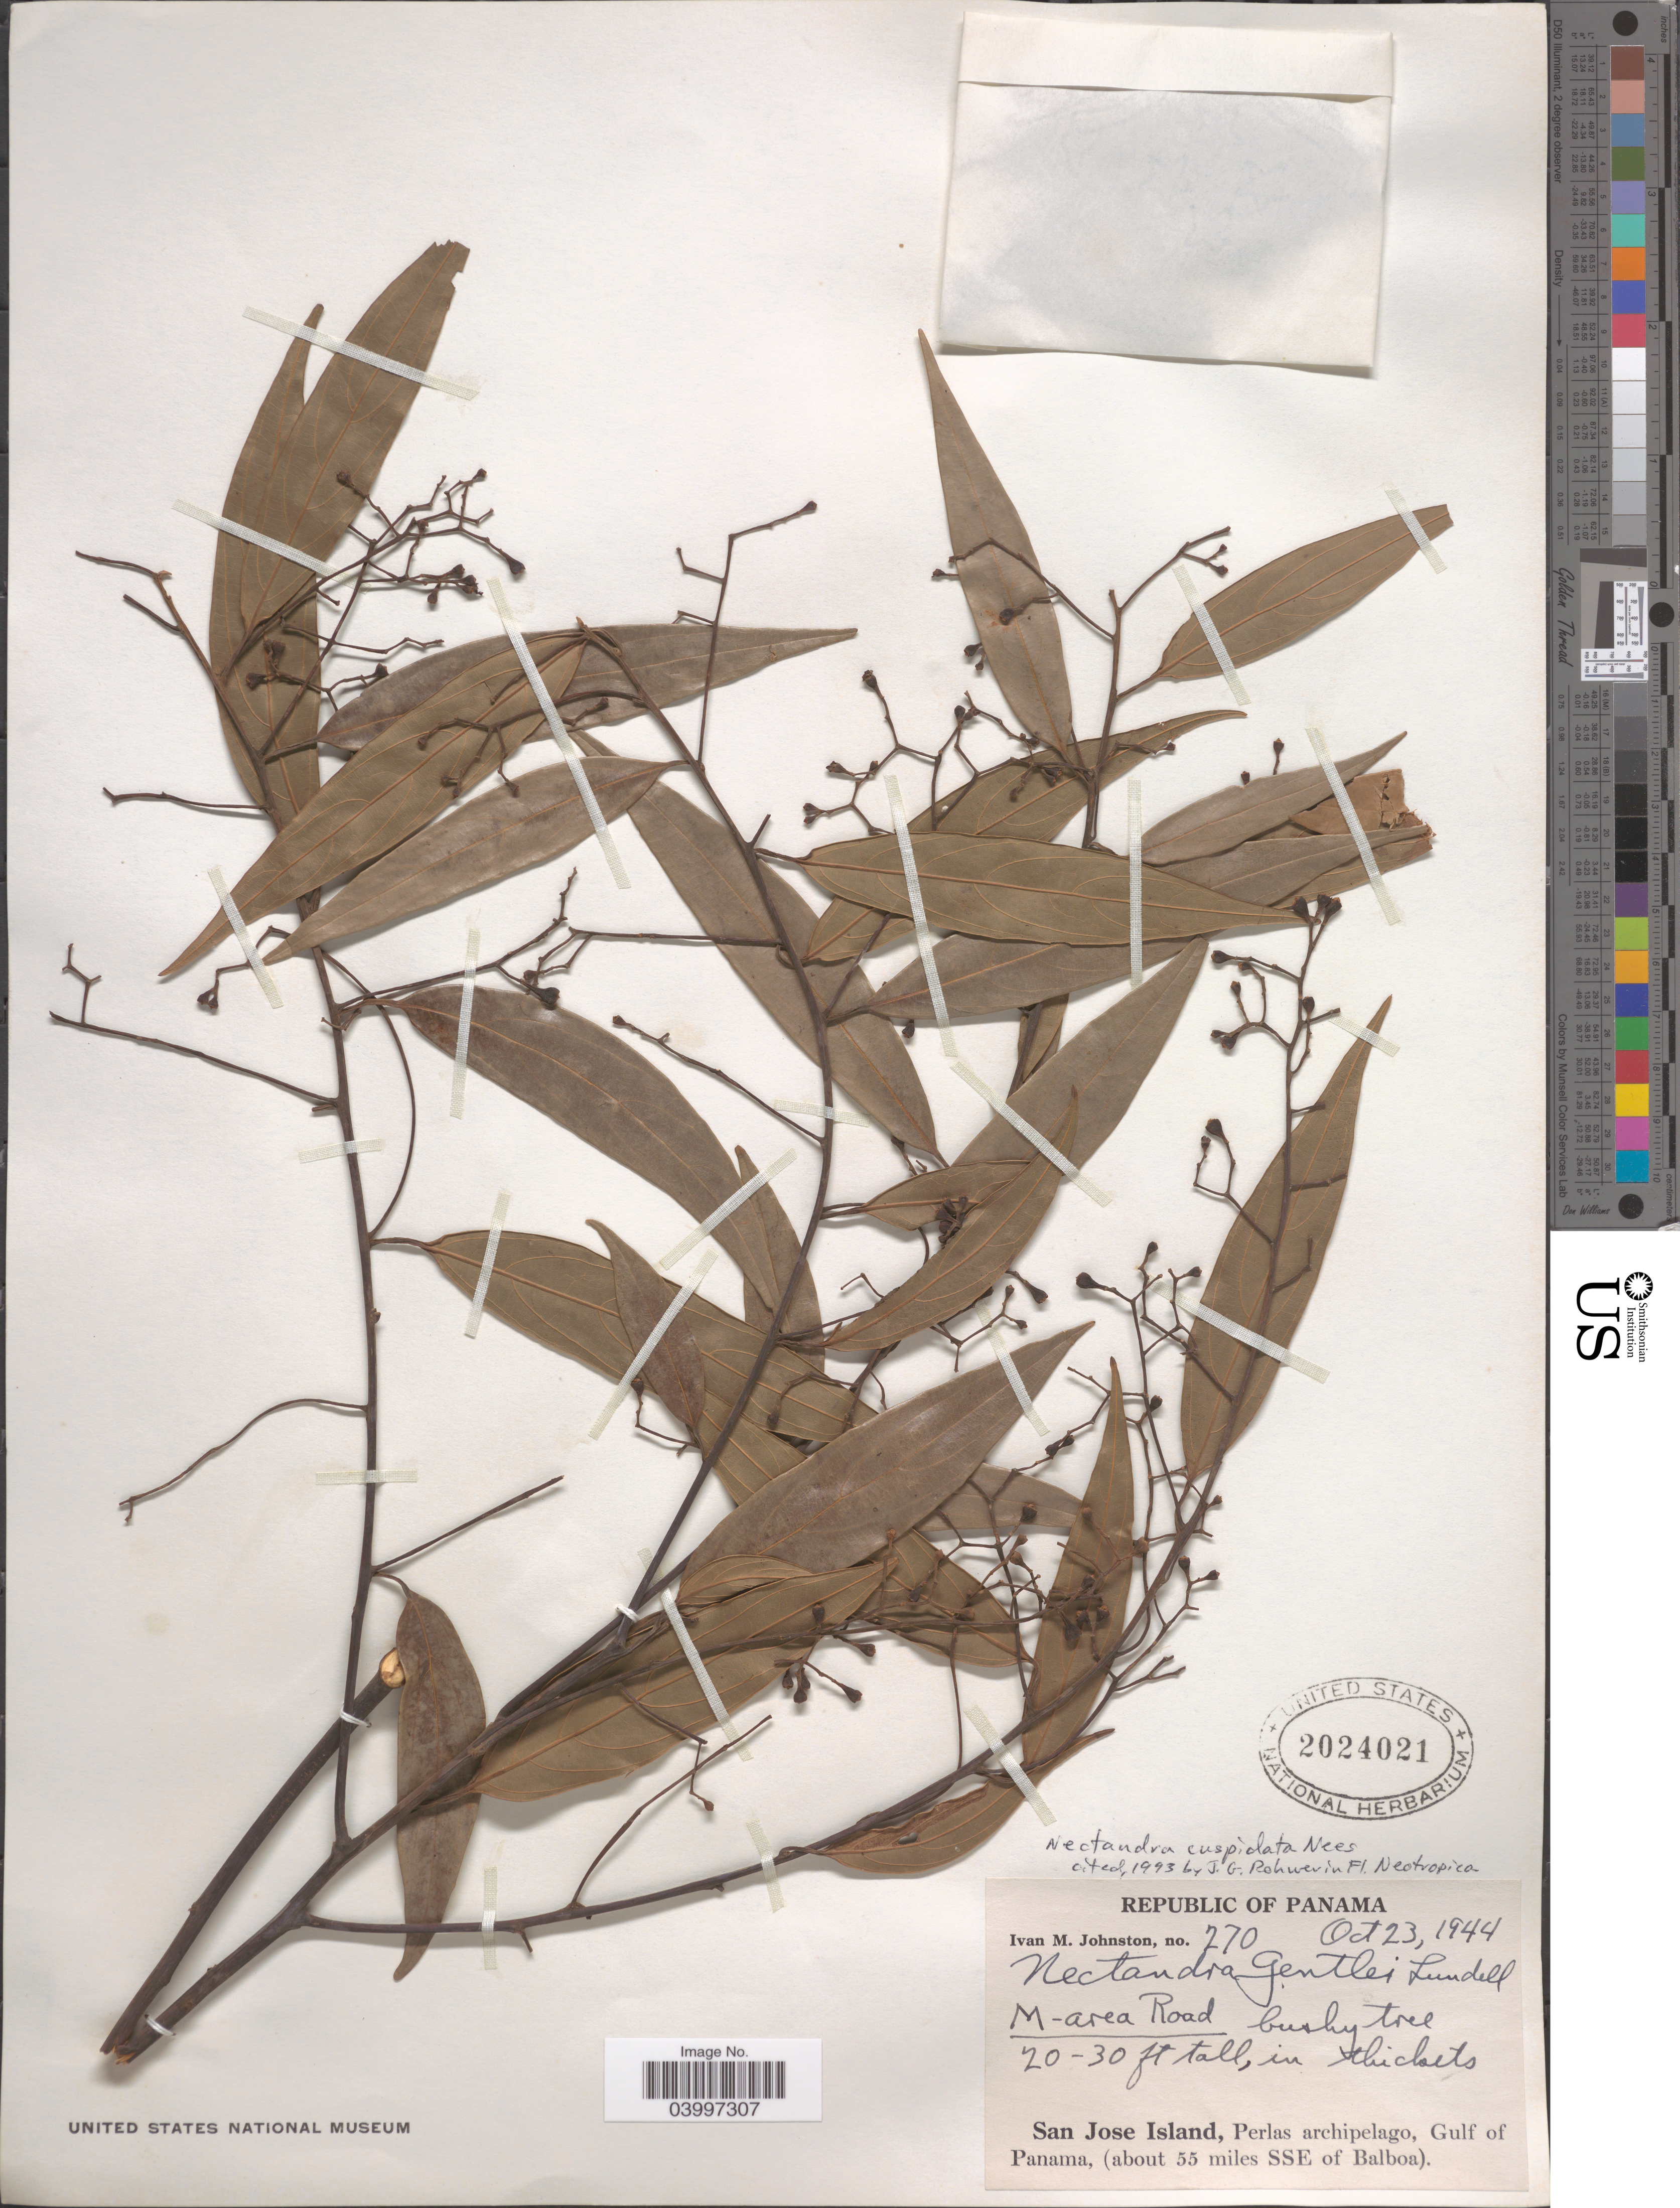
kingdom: Plantae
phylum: Tracheophyta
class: Magnoliopsida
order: Laurales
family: Lauraceae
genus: Nectandra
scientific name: Nectandra cuspidata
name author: Nees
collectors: I.M. Johnston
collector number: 270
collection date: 1944-10-23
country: Panama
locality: M-area Road. In thickets. San Jose Island, Perlas archipelago, Gulf of Panama, (about 55 miles SSE of Balboa).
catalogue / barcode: US 2024021